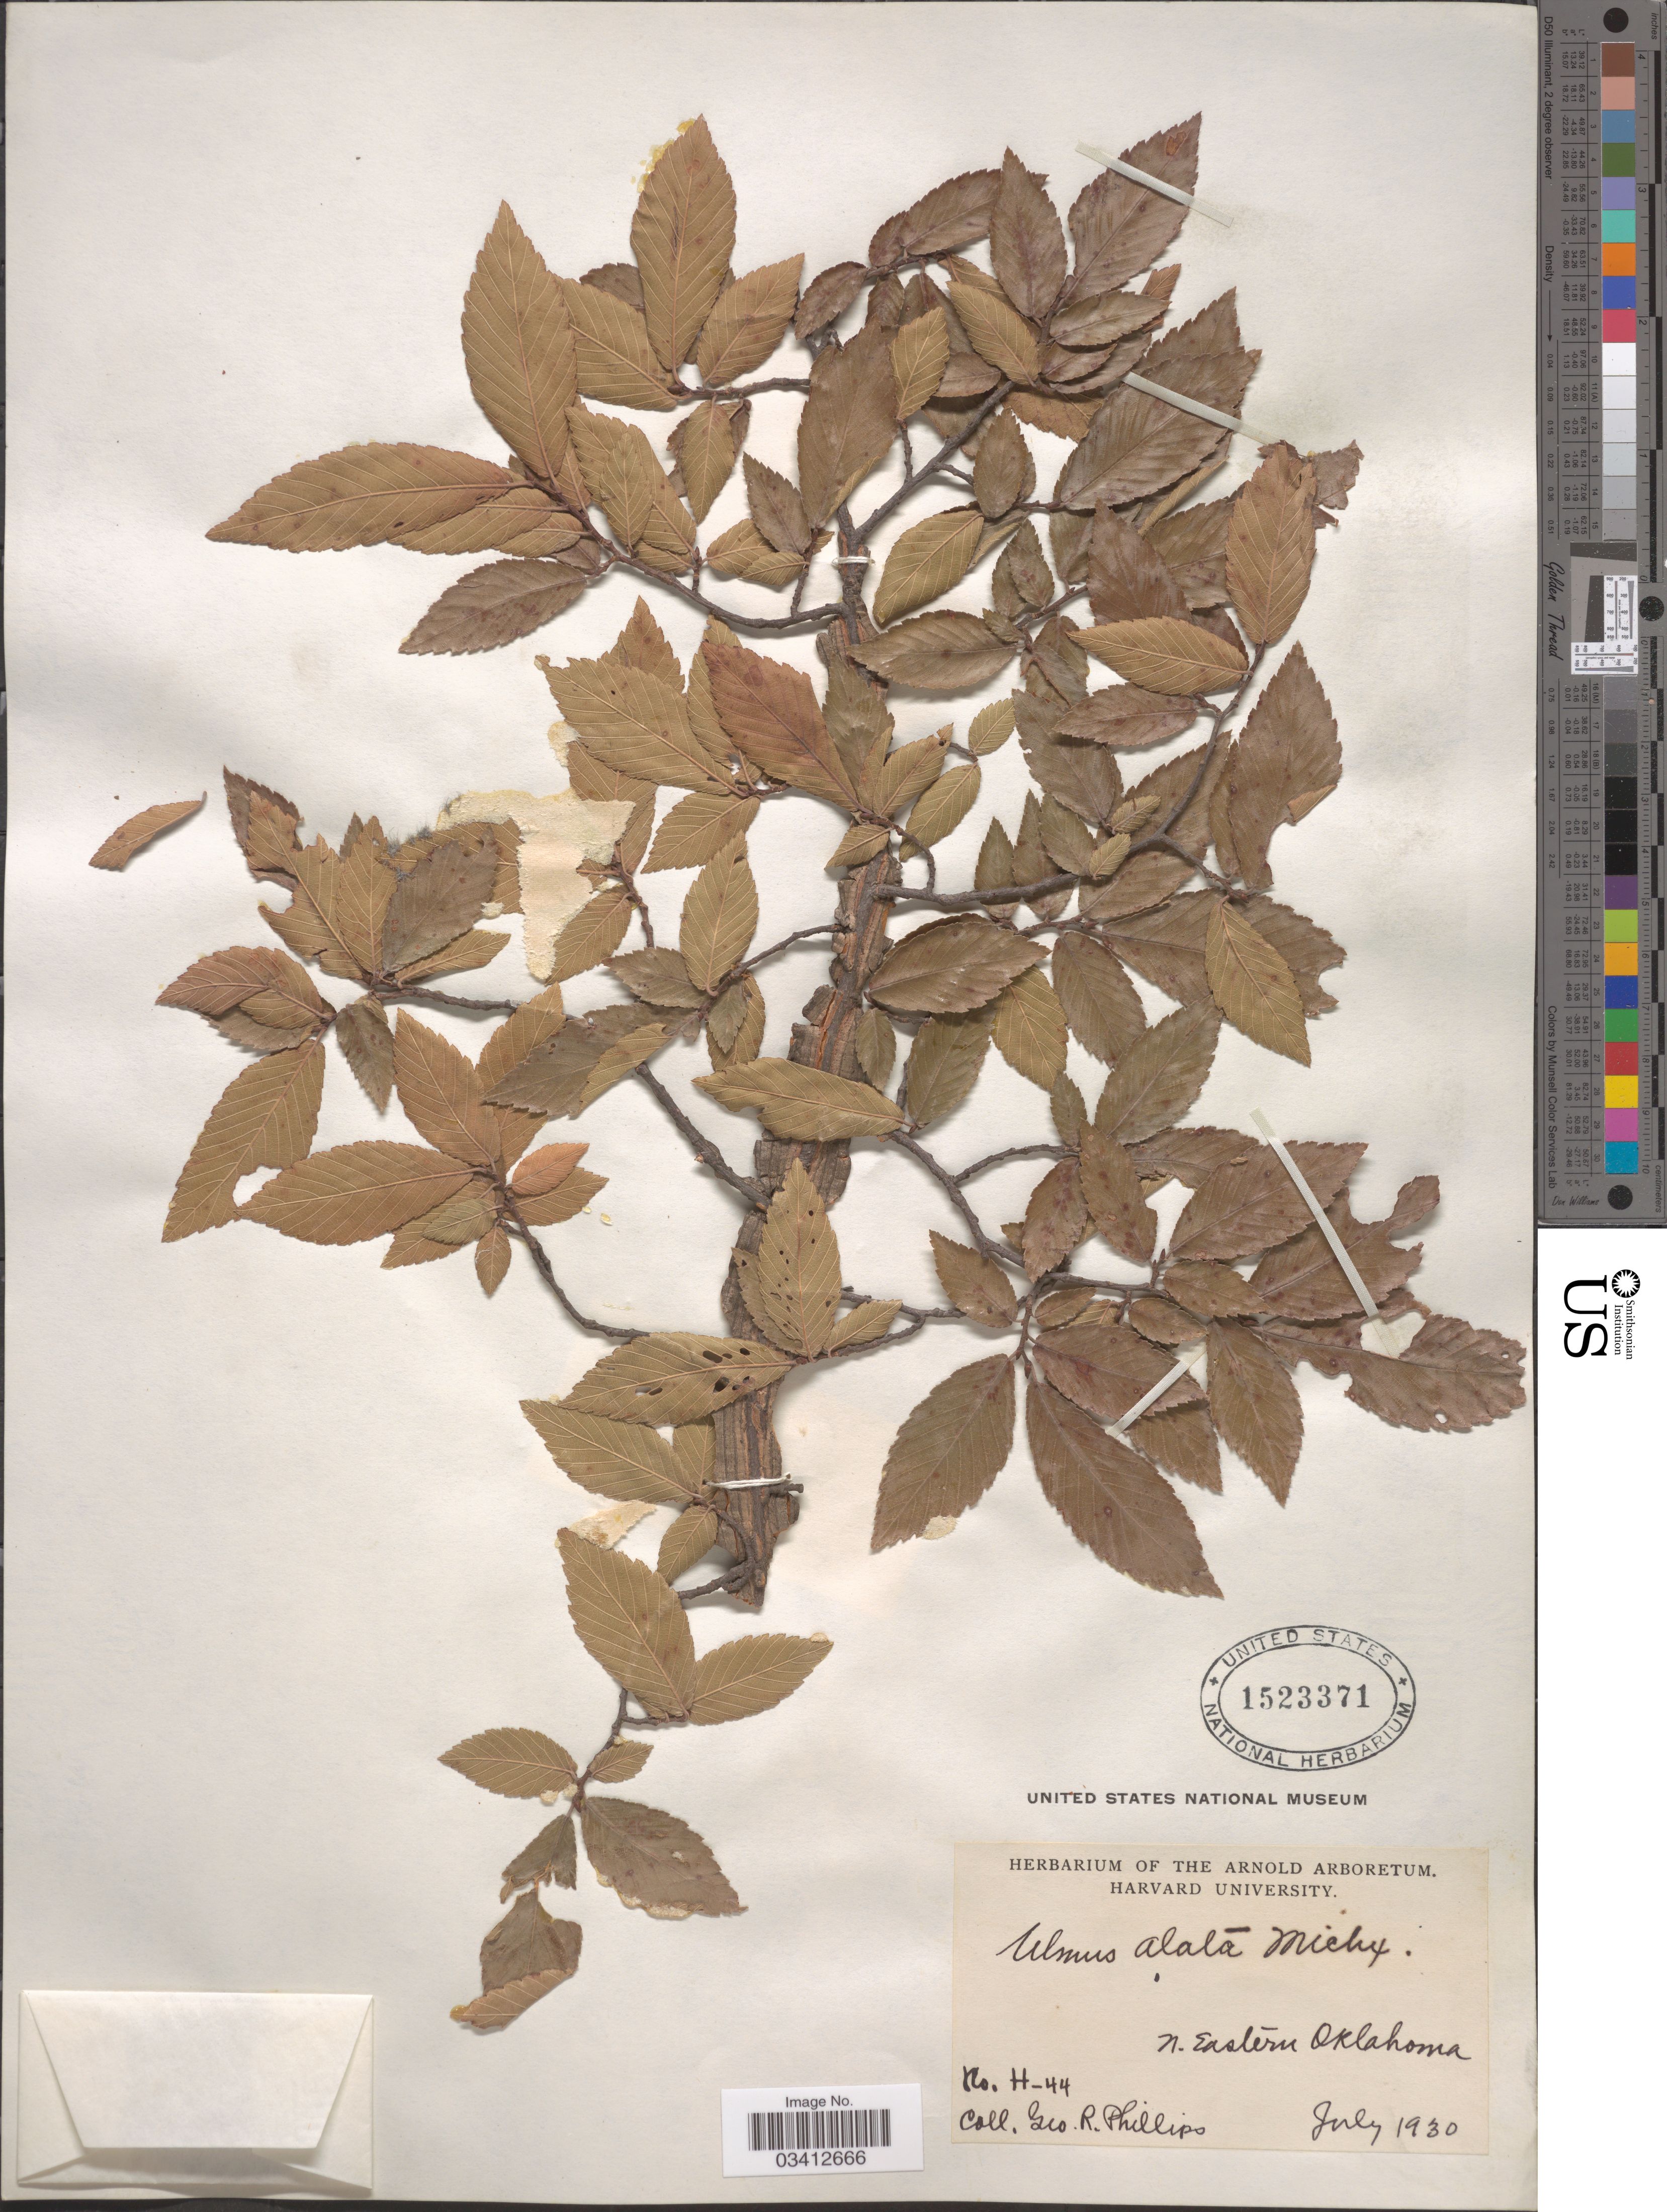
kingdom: Plantae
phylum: Tracheophyta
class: Magnoliopsida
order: Rosales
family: Ulmaceae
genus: Ulmus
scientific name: Ulmus alata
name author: Michx.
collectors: G. Phillips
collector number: H-44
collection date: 1930-07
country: United States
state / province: Oklahoma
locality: N. Eastern Oklahoma.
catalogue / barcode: US 1523371